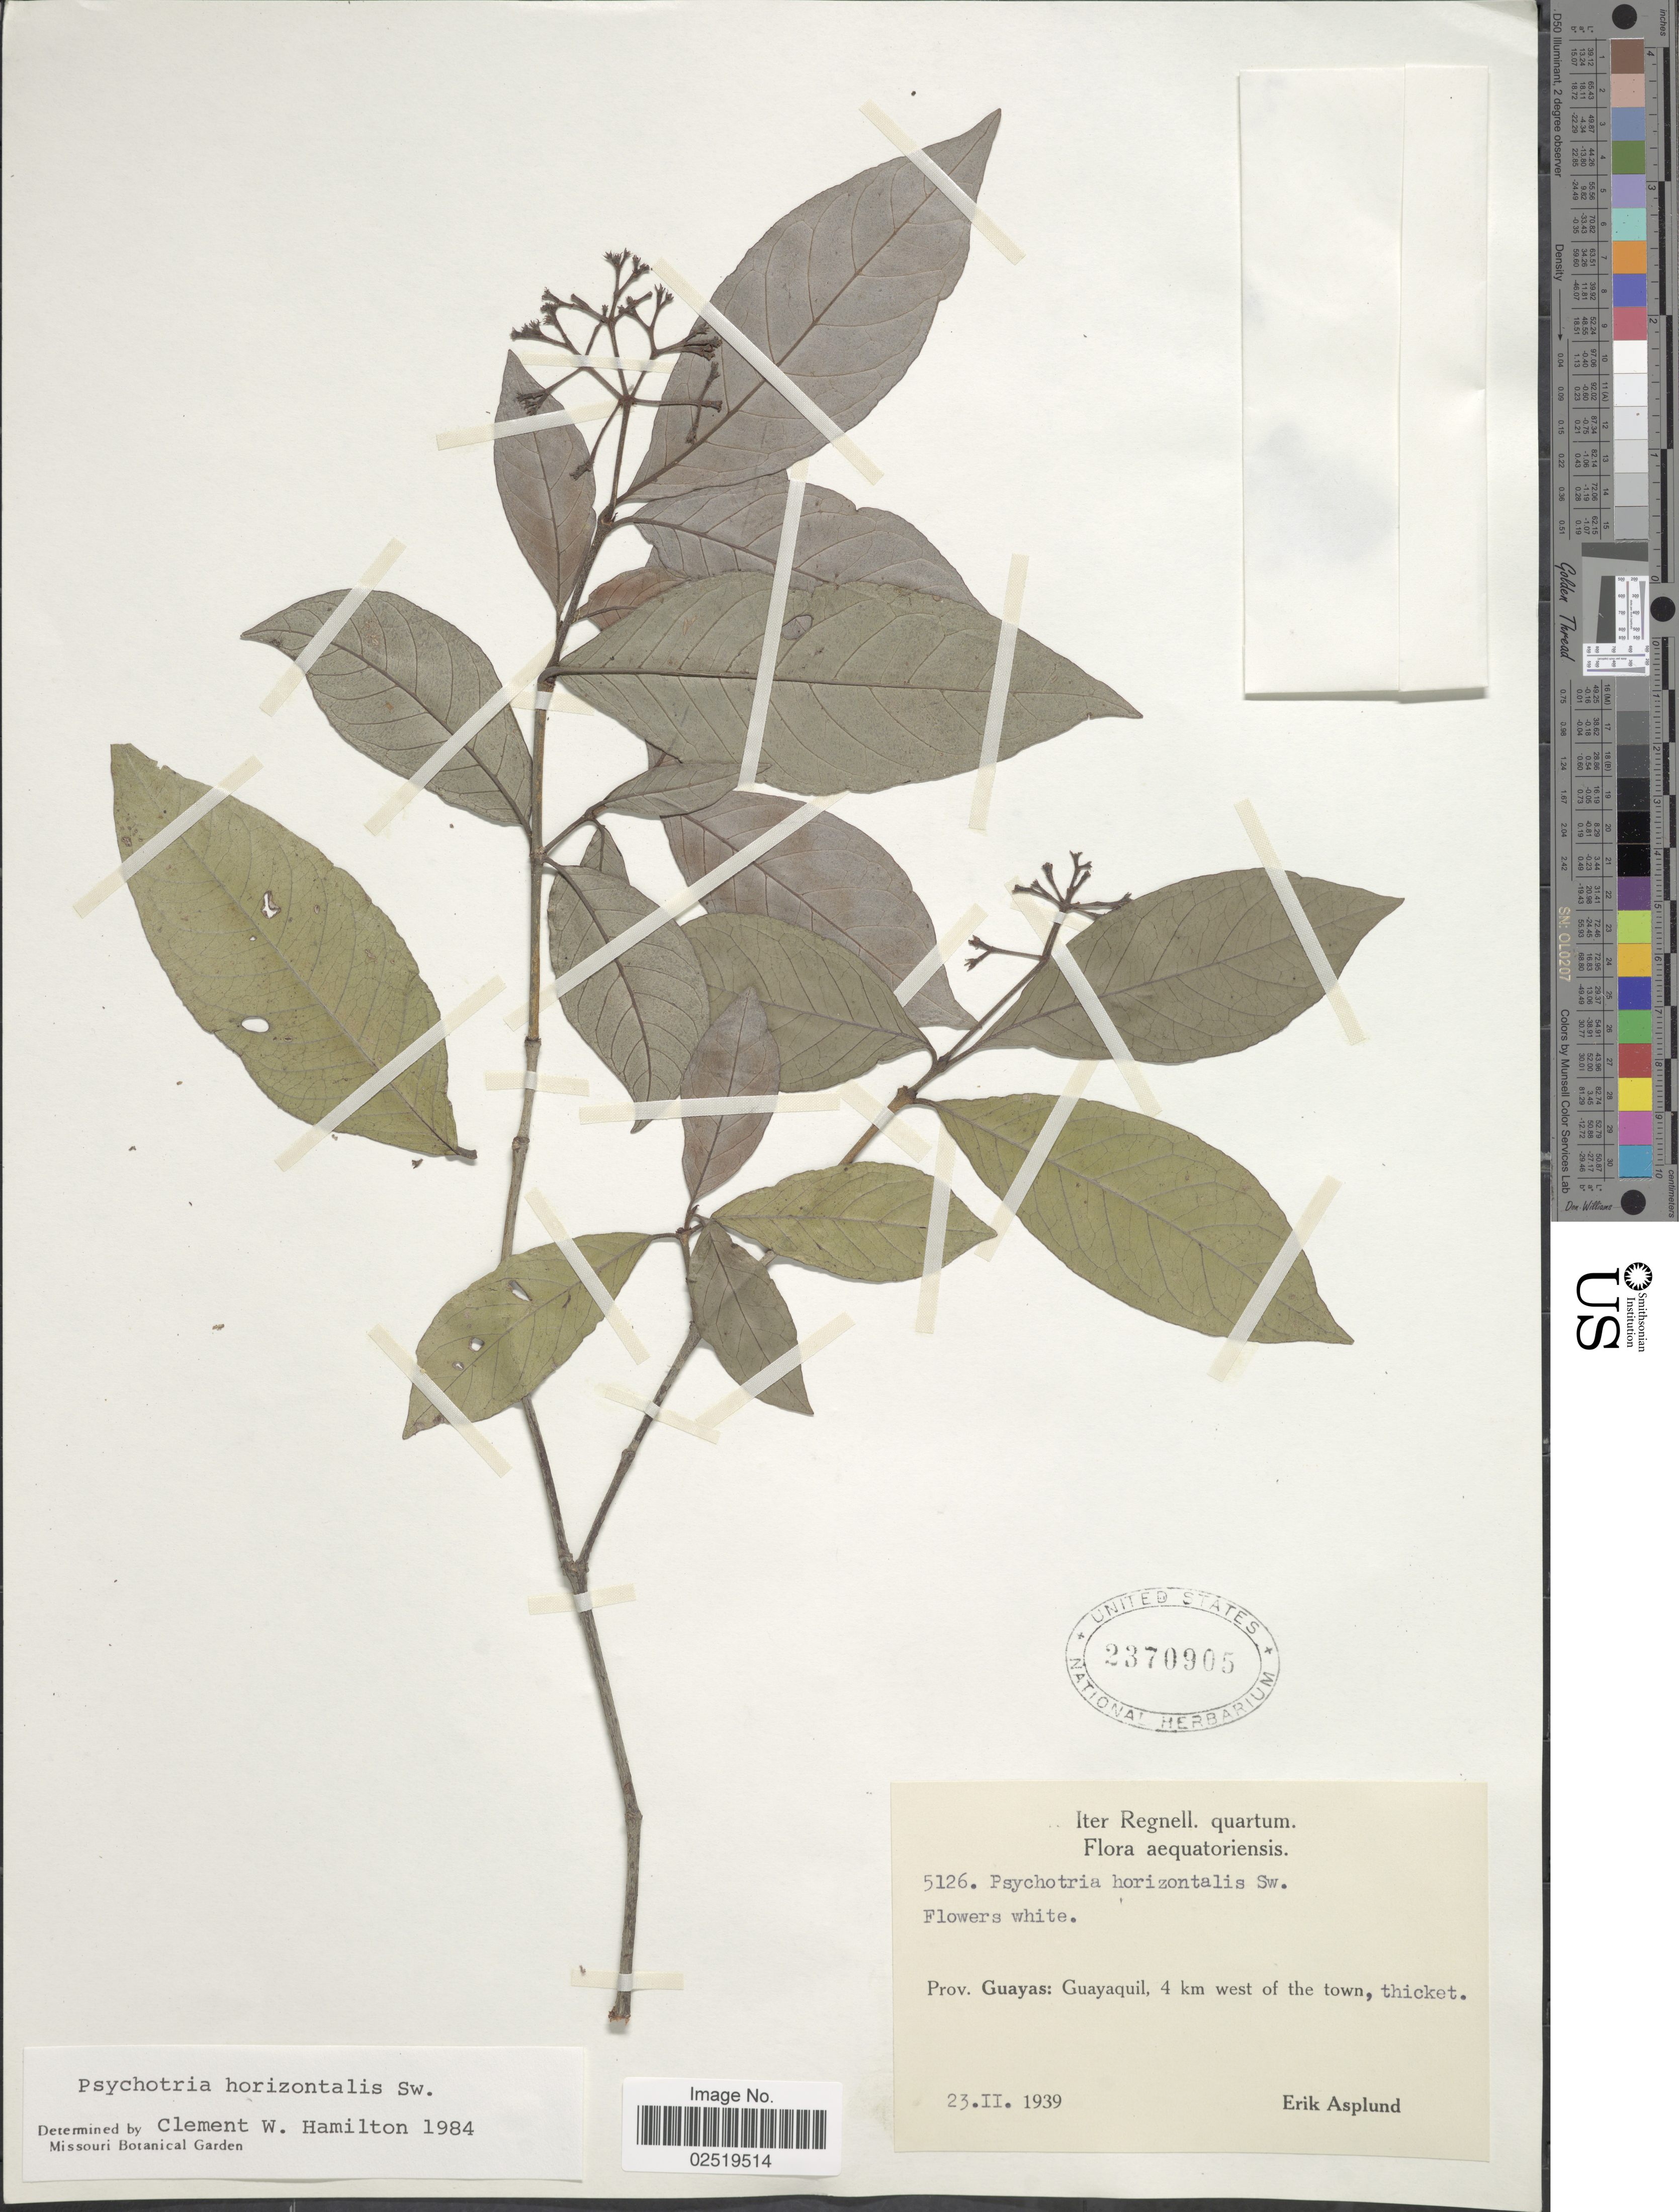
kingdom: Plantae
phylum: Tracheophyta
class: Magnoliopsida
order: Gentianales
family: Rubiaceae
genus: Psychotria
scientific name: Psychotria horizontalis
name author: Sw.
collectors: E. Asplund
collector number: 5126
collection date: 1939-02-23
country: Ecuador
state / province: Guayas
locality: Iter Regnell. quartum, aequatoriensis, Guayaquil, 4 km west of the town, thicket.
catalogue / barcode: US 2370905